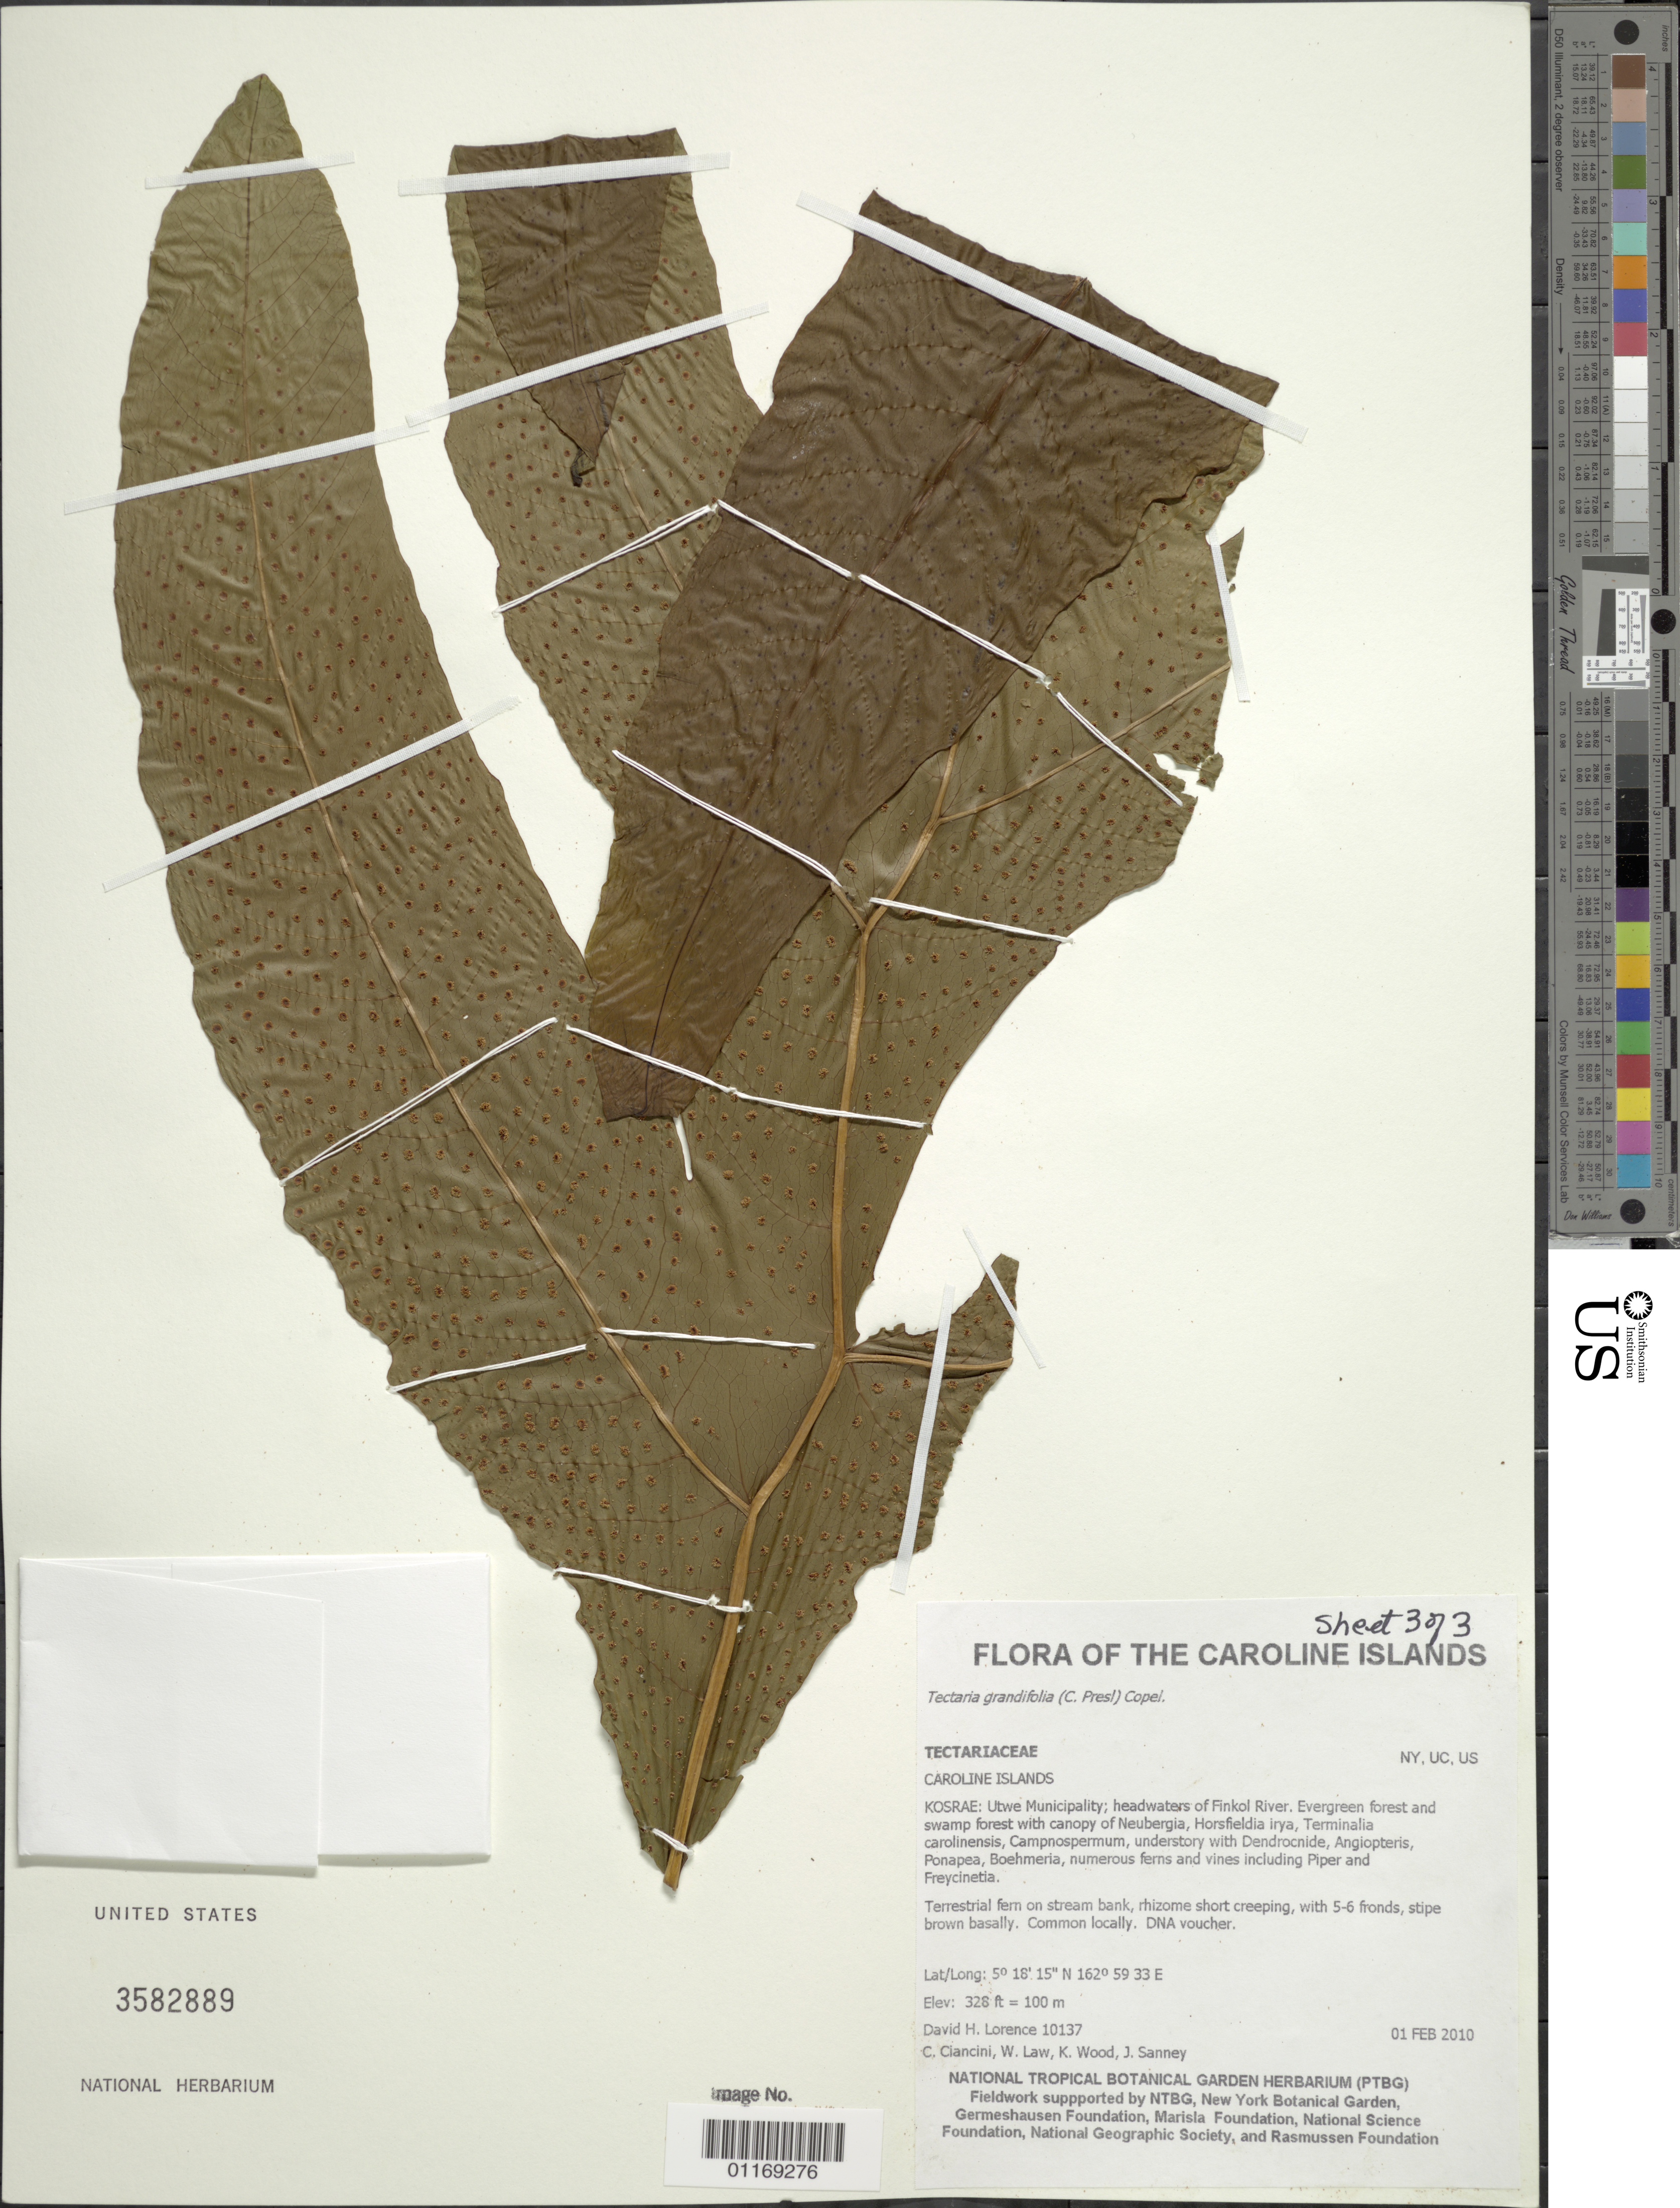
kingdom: Plantae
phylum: Tracheophyta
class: Polypodiopsida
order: Polypodiales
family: Tectariaceae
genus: Tectaria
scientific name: Tectaria grandifolia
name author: (C. Presl) Copel.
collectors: D. Lorence, C. Cianchini, W. Law & J. Sanney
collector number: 10137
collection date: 2010-02-01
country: Micronesia, Federated States of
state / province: Kosrae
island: Kosrae [Kusaie]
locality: Headwaters of Finkol River, Utwe Muncipality.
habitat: Stream bank, evergreen and swamp forest.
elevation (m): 100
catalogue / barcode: US 3582889